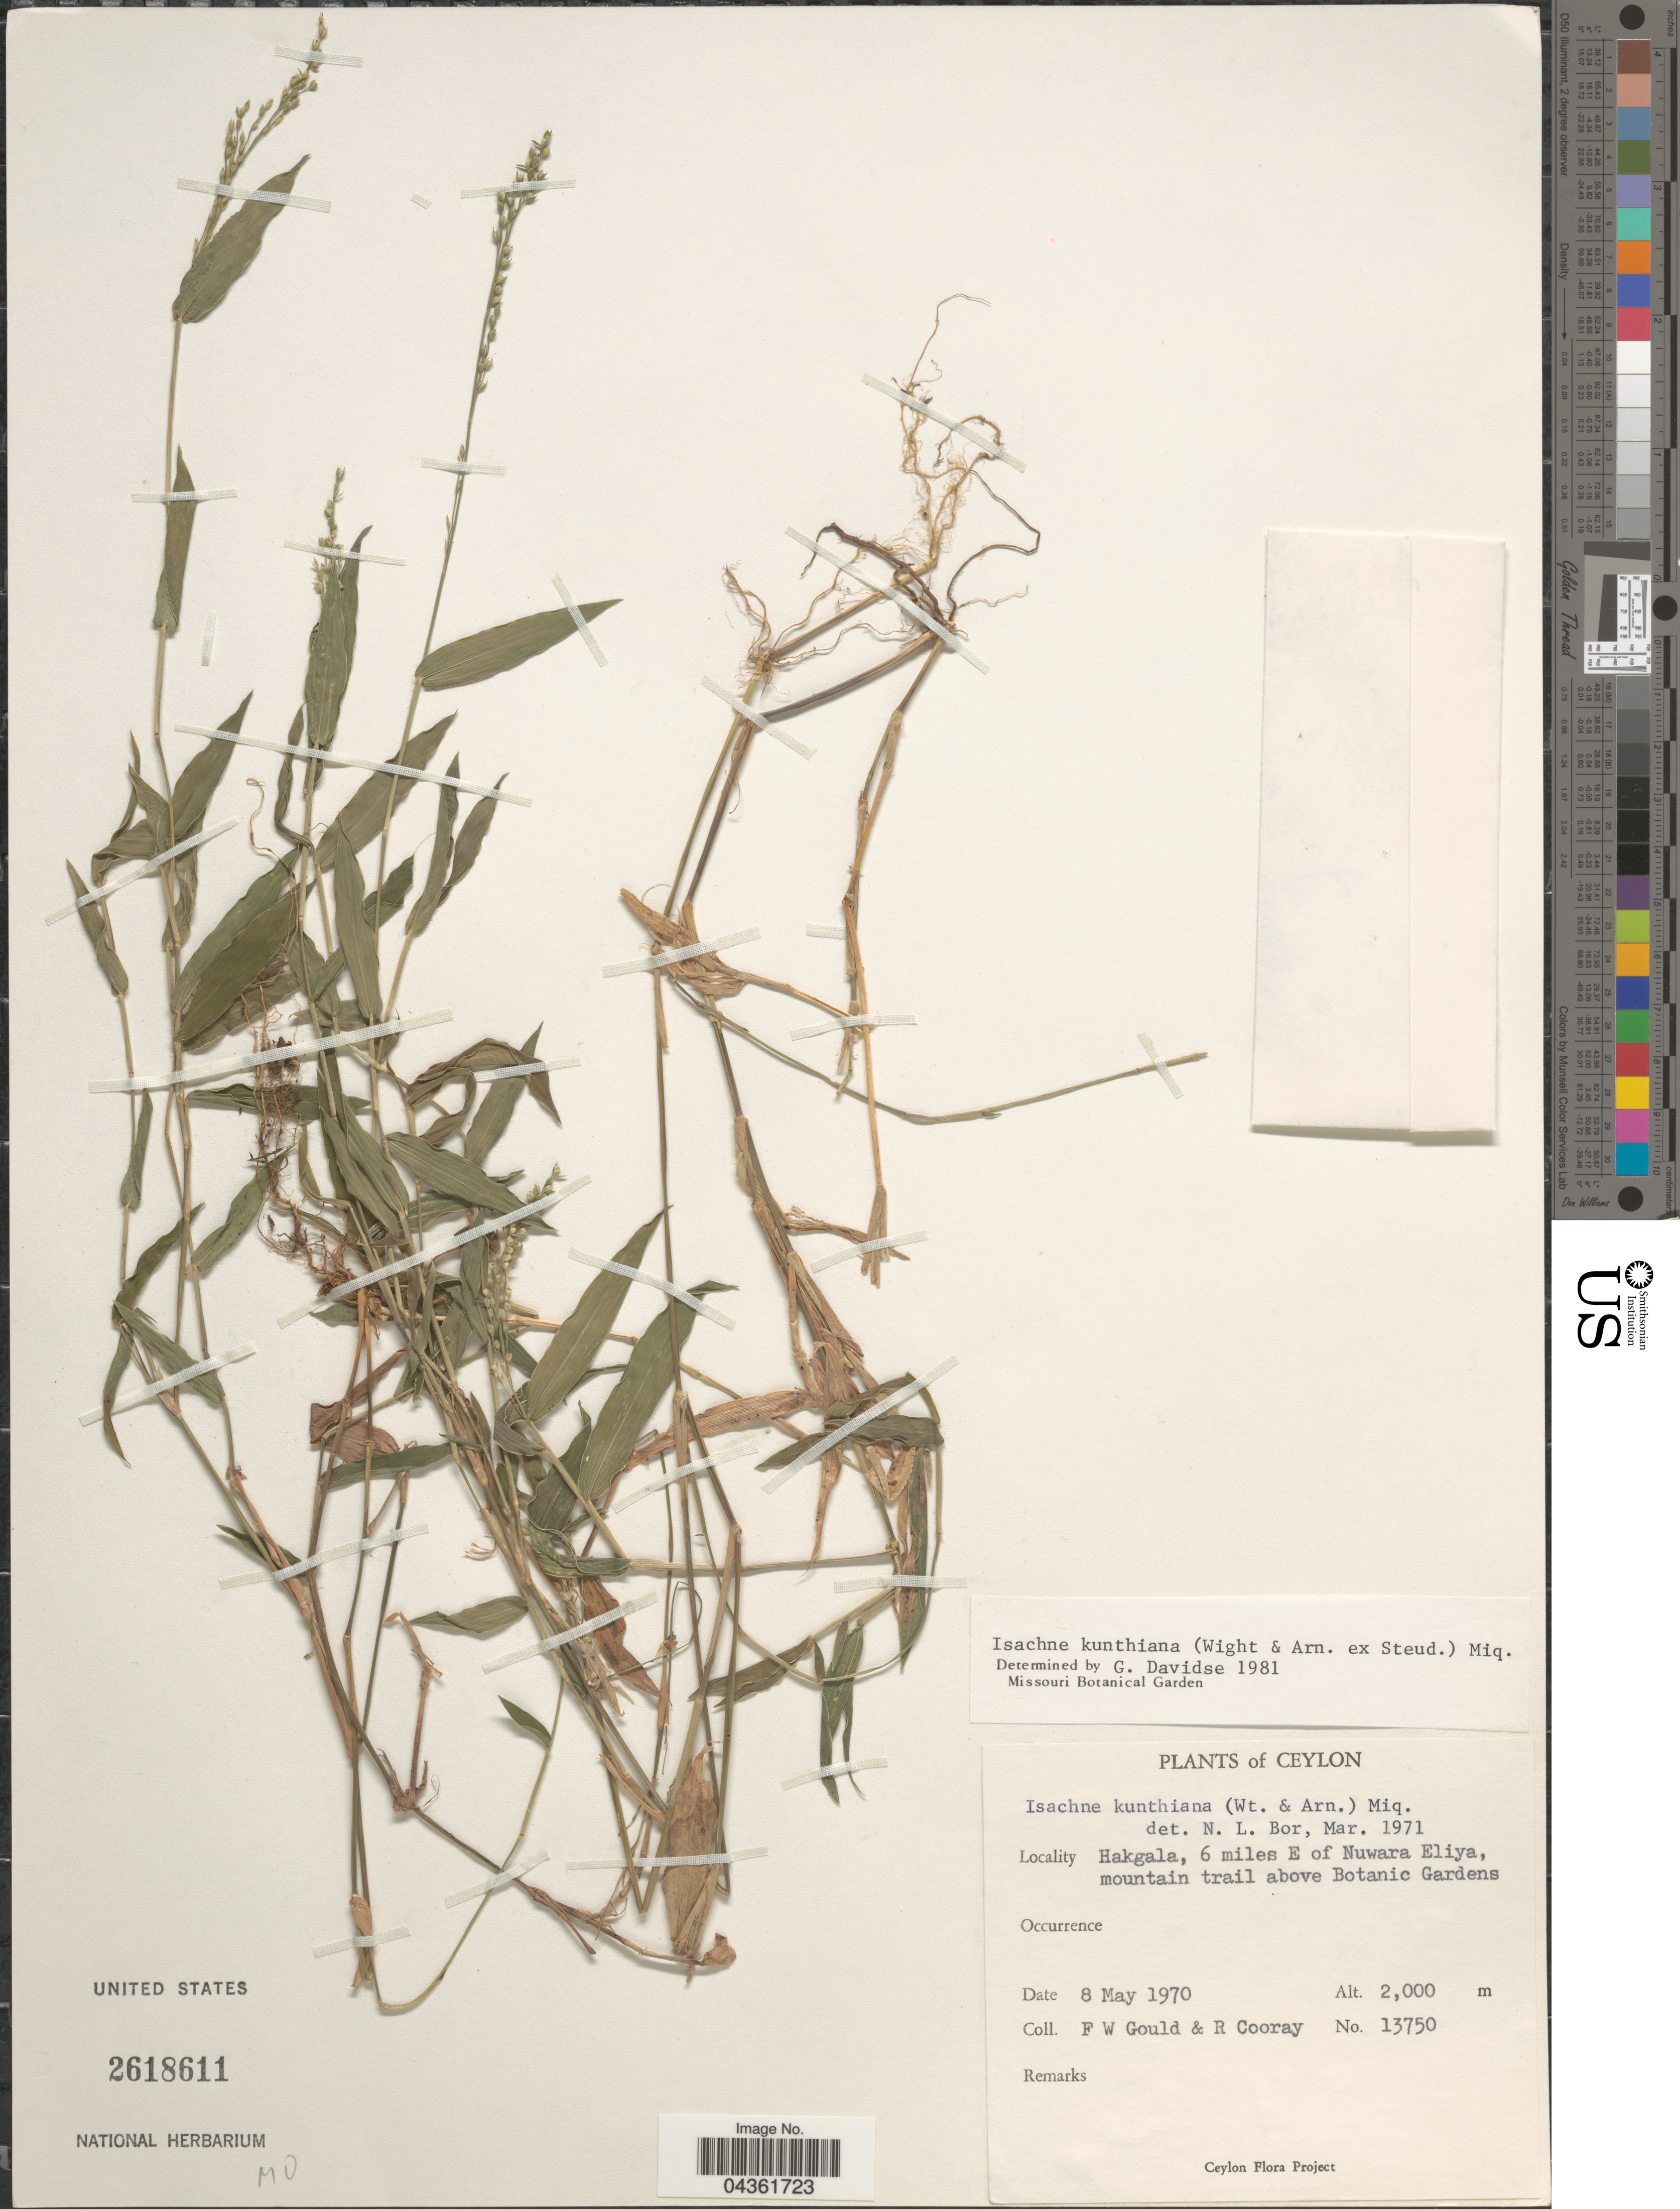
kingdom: Plantae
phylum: Tracheophyta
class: Liliopsida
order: Poales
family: Poaceae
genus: Isachne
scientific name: Isachne kunthiana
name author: (Wight & Arn. ex Steud.) Miq.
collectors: F. W. Gould & R. Cooray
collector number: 13750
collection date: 1970-05-08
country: Sri Lanka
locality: Ceylon. Hakgala, 6 miles E of Nuwara Eliya, mountain trail above Botanic Gardens.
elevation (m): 2000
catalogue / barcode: US 2618611